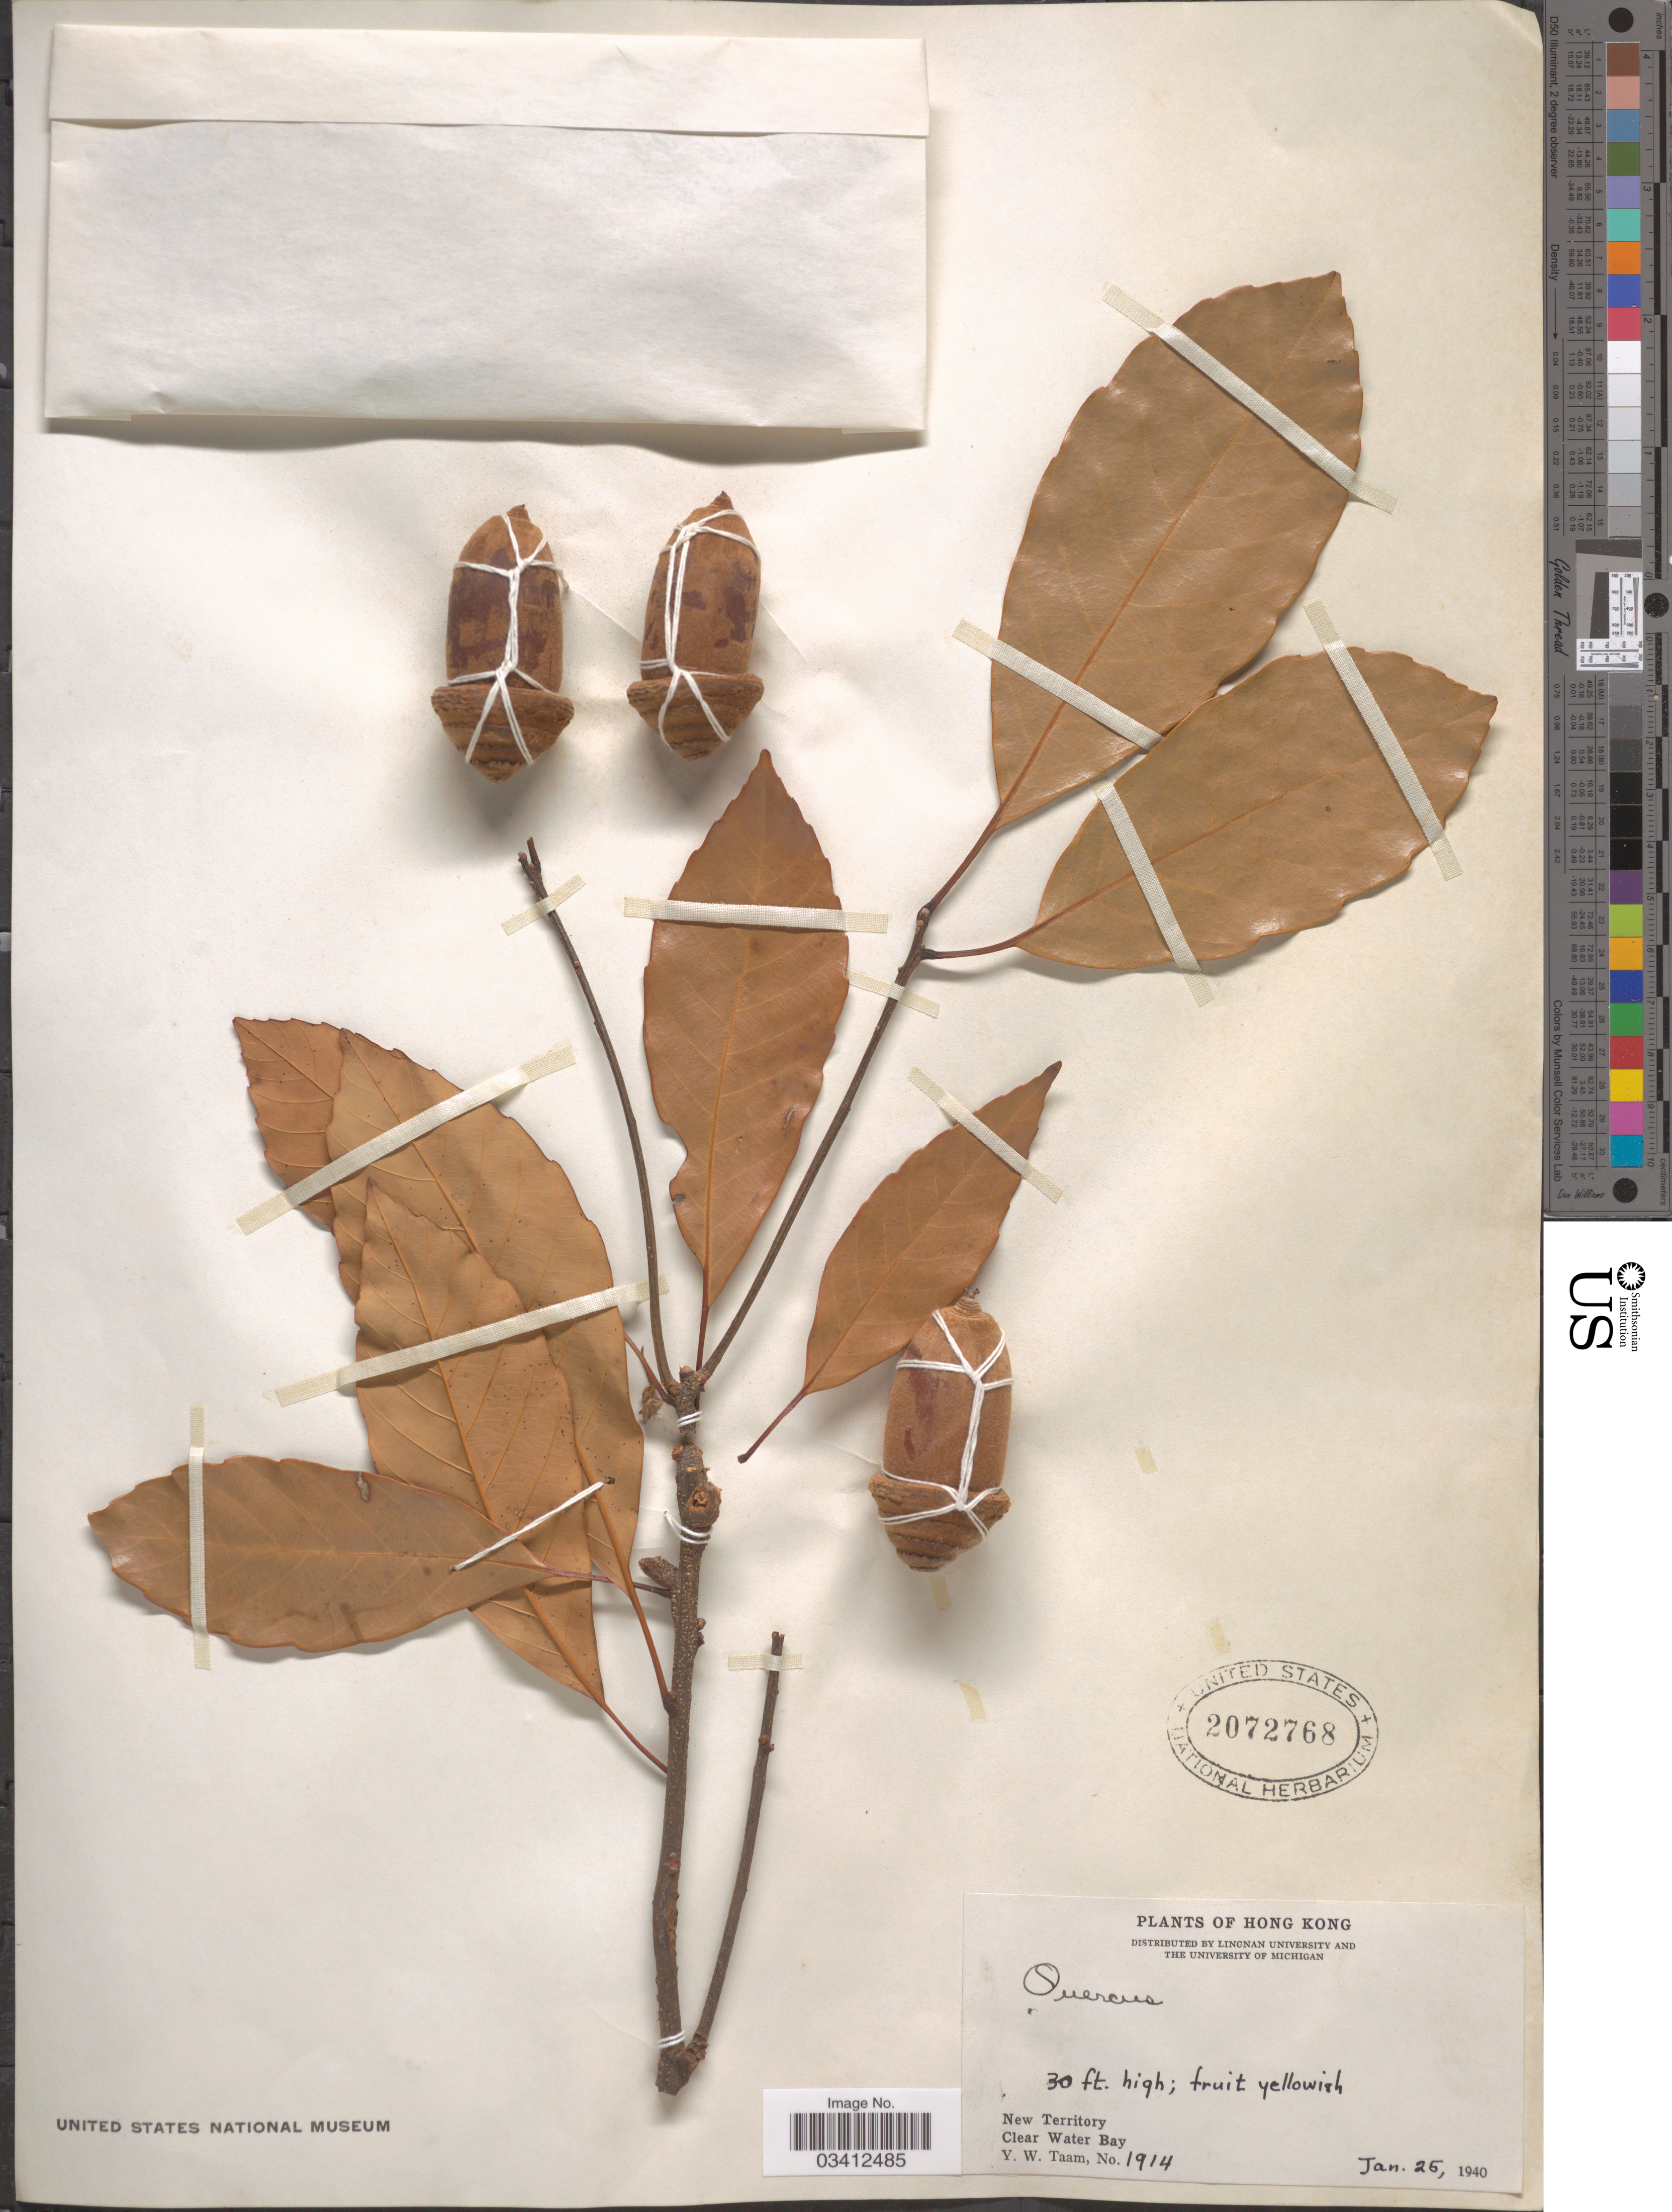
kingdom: Plantae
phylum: Tracheophyta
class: Magnoliopsida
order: Fagales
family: Fagaceae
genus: Quercus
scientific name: Quercus sp.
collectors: Y. W. Taam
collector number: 1914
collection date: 1940-01-25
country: China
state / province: Hong Kong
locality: New Territory. Clear Water Bay.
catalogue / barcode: US 2072768